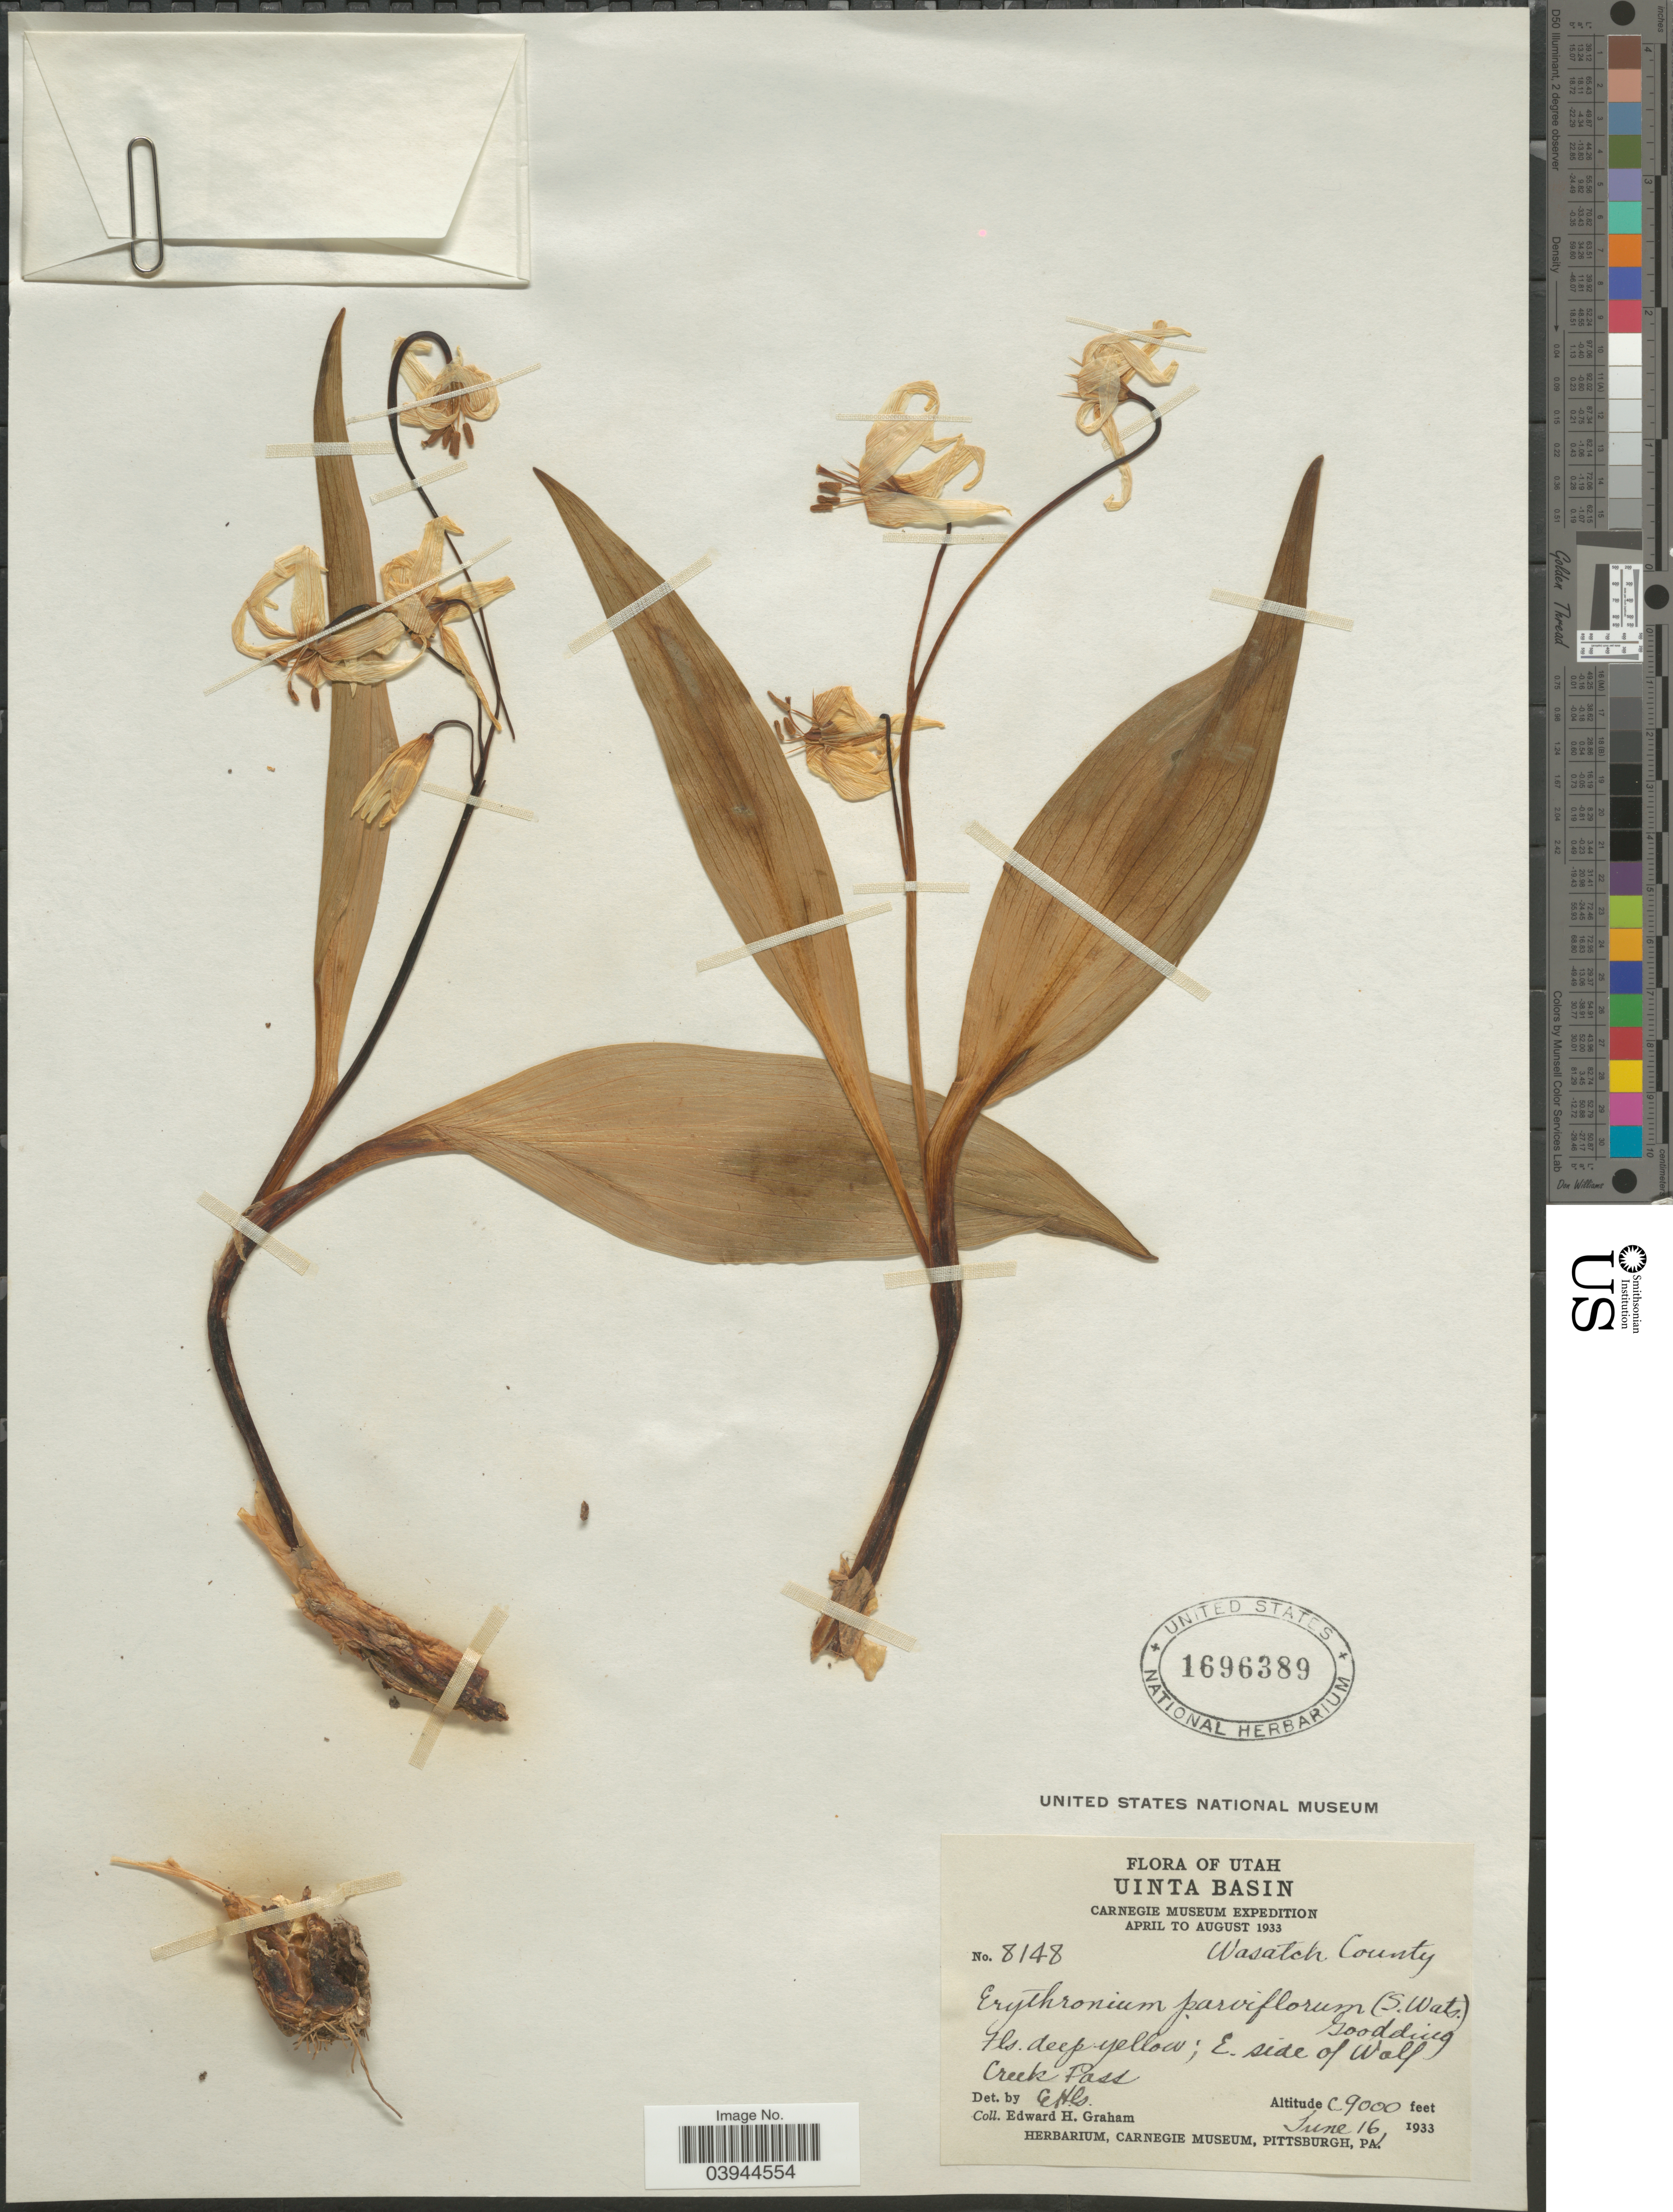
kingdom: Plantae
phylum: Tracheophyta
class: Liliopsida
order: Liliales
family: Liliaceae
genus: Erythronium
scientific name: Erythronium parviflorum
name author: (S. Watson) Goodd.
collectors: E. H. Graham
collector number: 8148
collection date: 1933-06-16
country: United States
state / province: Utah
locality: Uinta Basin. Wasatch County. E. side of Wolf Creek Pass.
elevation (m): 2743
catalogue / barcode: US 1696389